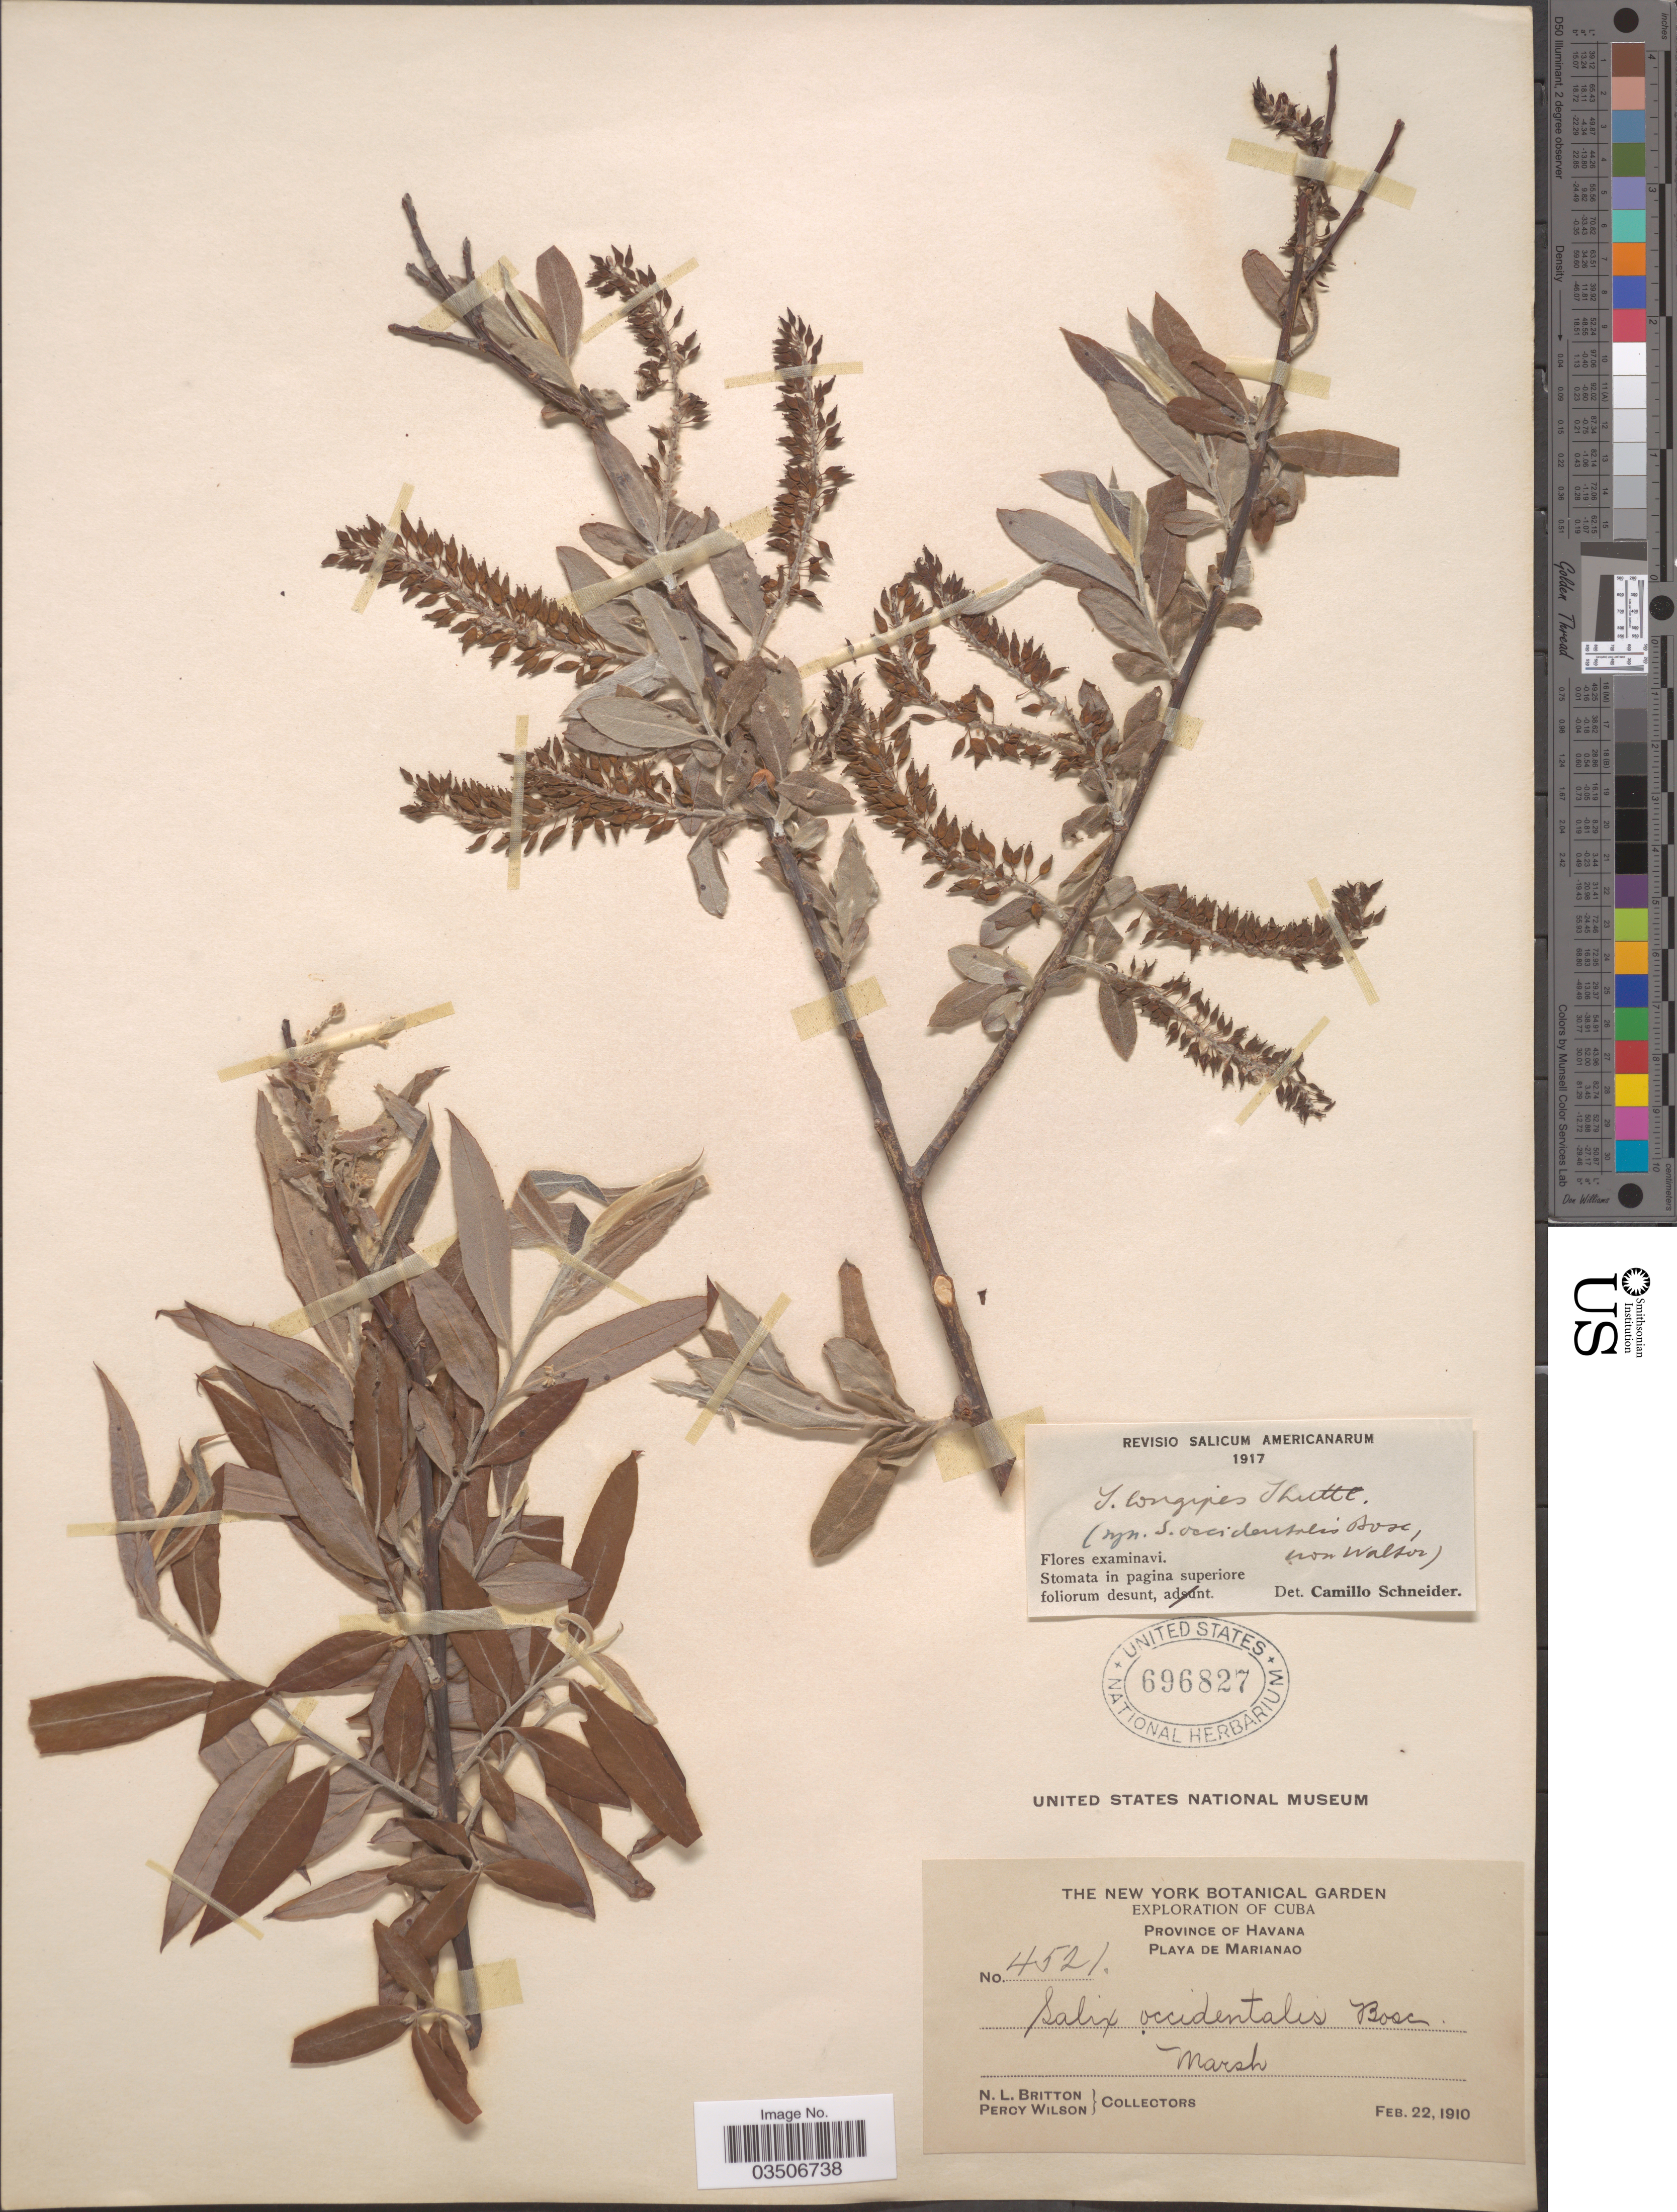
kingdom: Plantae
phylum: Tracheophyta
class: Magnoliopsida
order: Malpighiales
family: Salicaceae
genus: Salix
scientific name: Salix longipes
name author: Shuttlew. ex Andersson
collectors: N. Britton & P. Wilson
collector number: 4521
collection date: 1910-02-22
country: Cuba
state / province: La Habana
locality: Province of Havana. Playa de Marianao.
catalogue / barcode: US 696827